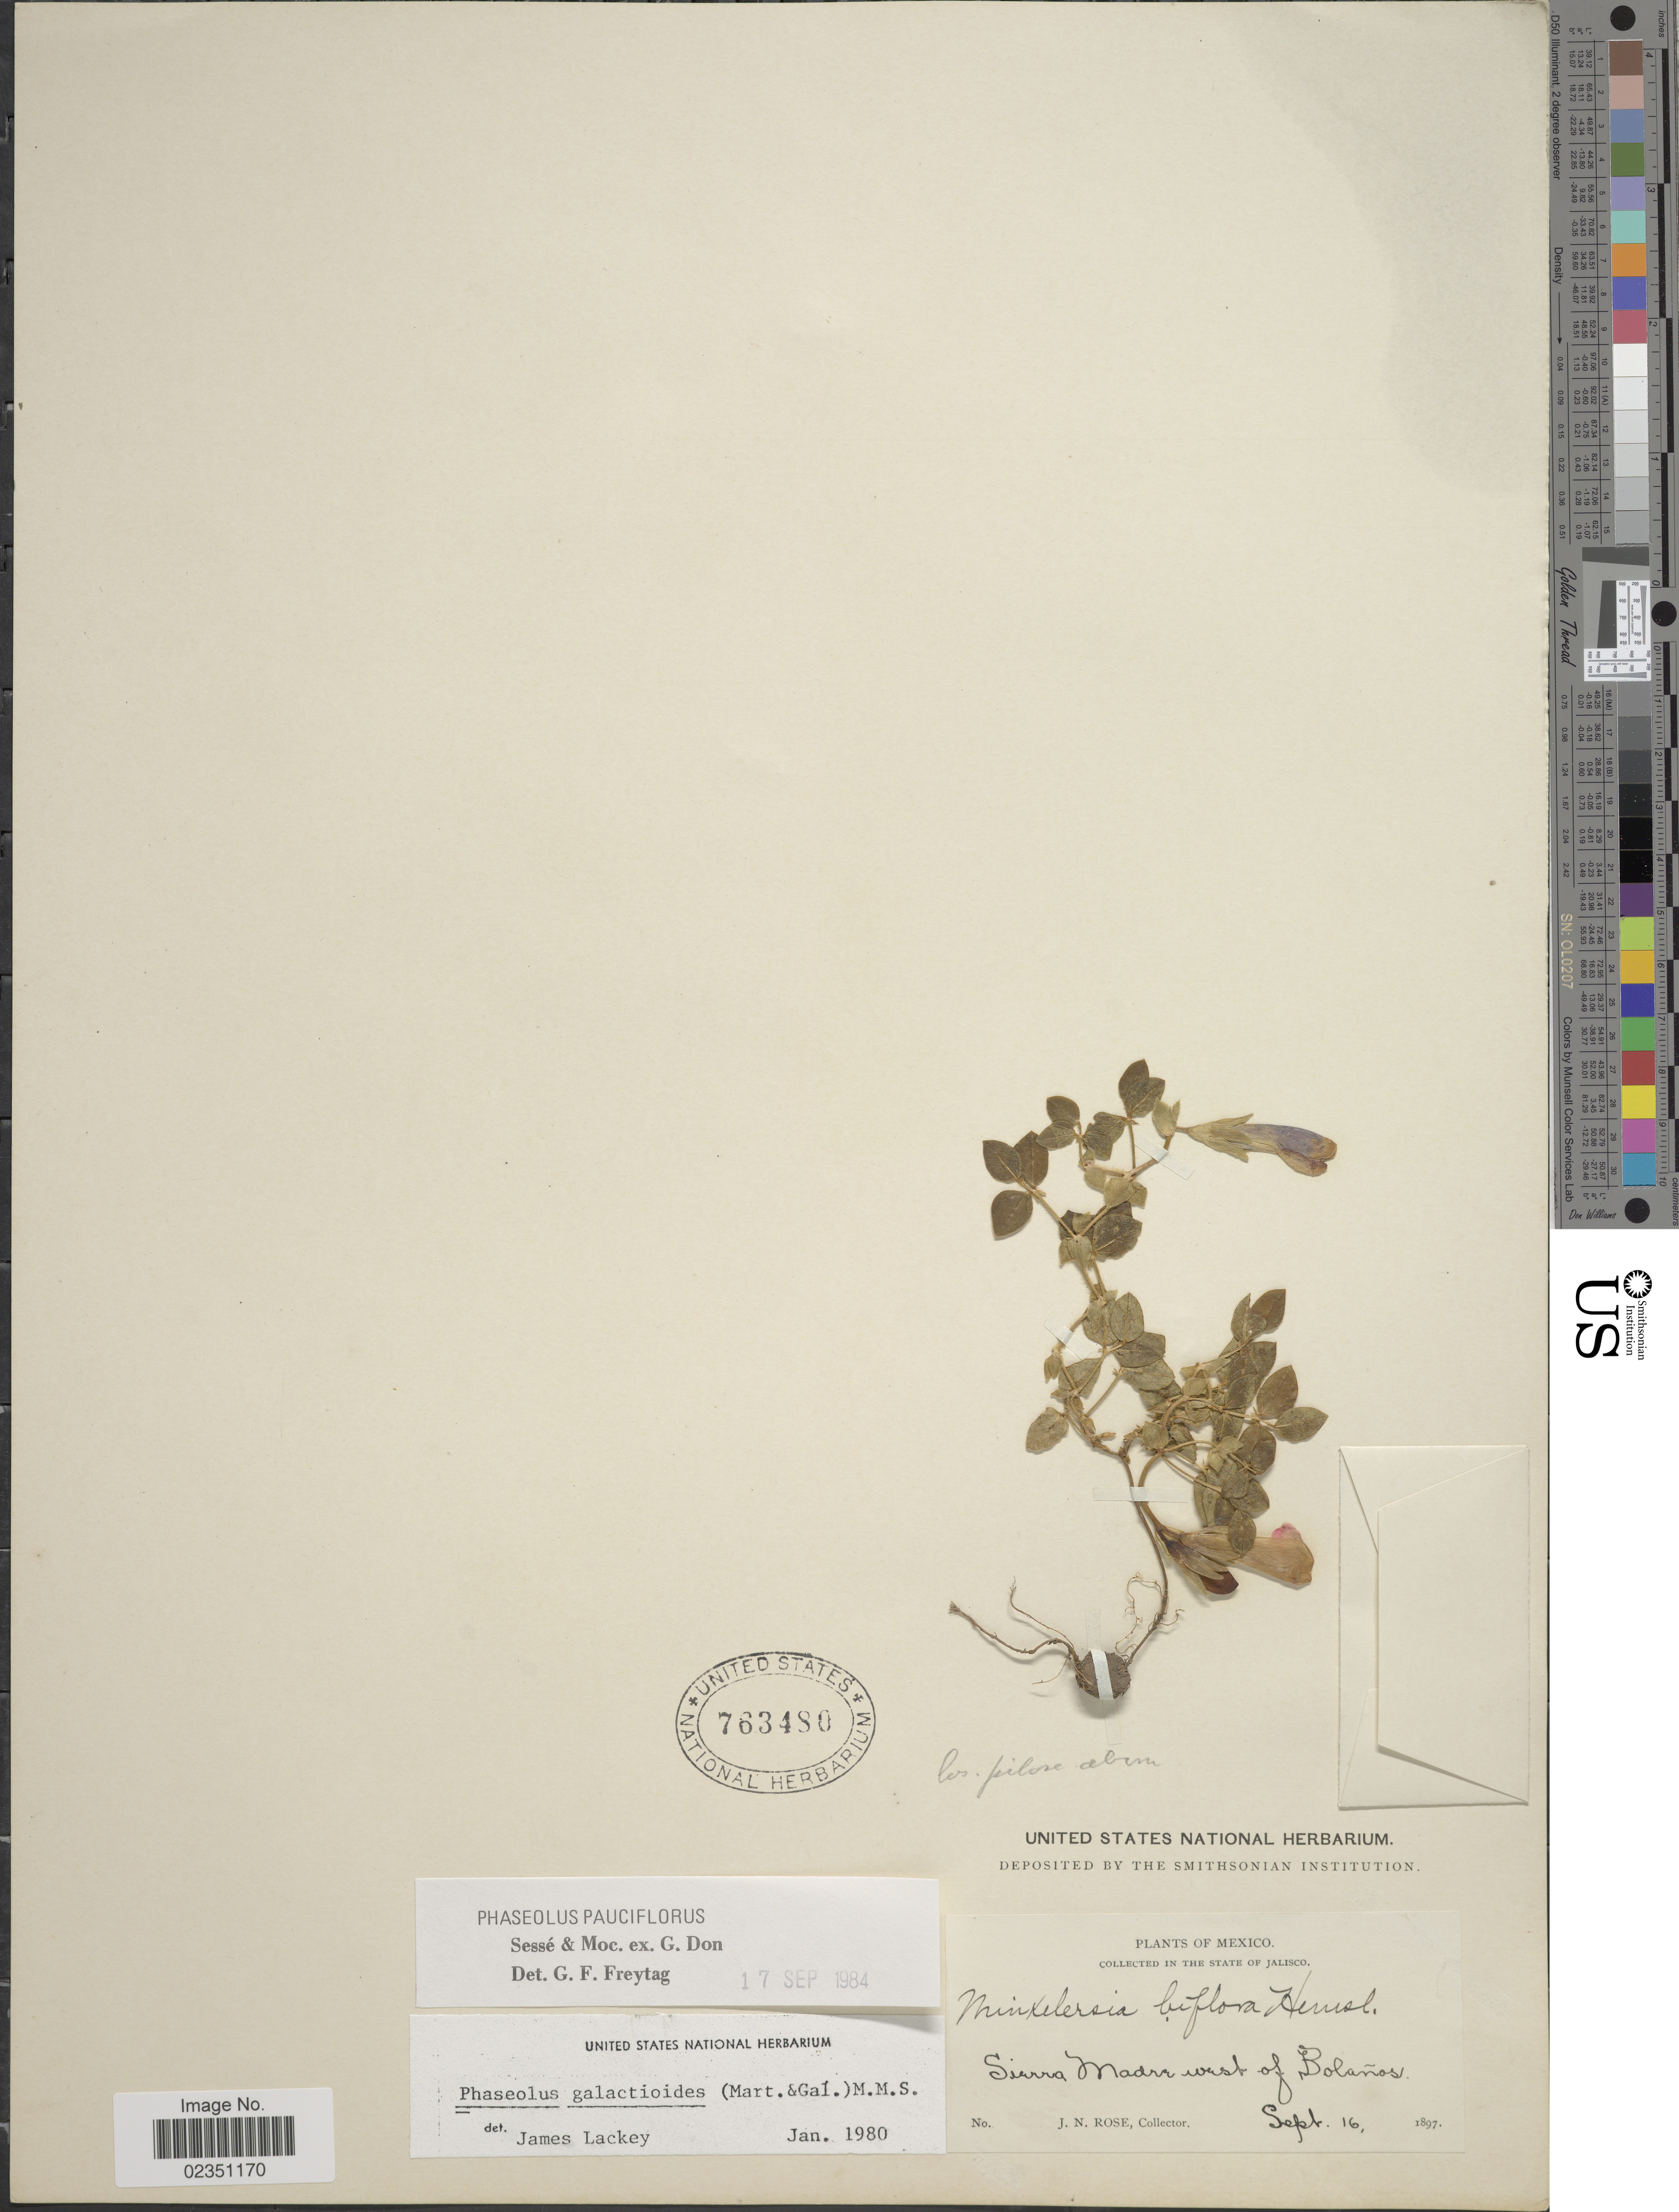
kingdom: Plantae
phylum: Tracheophyta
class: Magnoliopsida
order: Fabales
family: Fabaceae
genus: Phaseolus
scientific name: Phaseolus pauciflorus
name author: Sessé & Moc. ex G. Don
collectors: J. N. Rose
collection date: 1897-09-16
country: Mexico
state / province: Jalisco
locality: Sierra Madre west of Bolanos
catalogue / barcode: US 763480